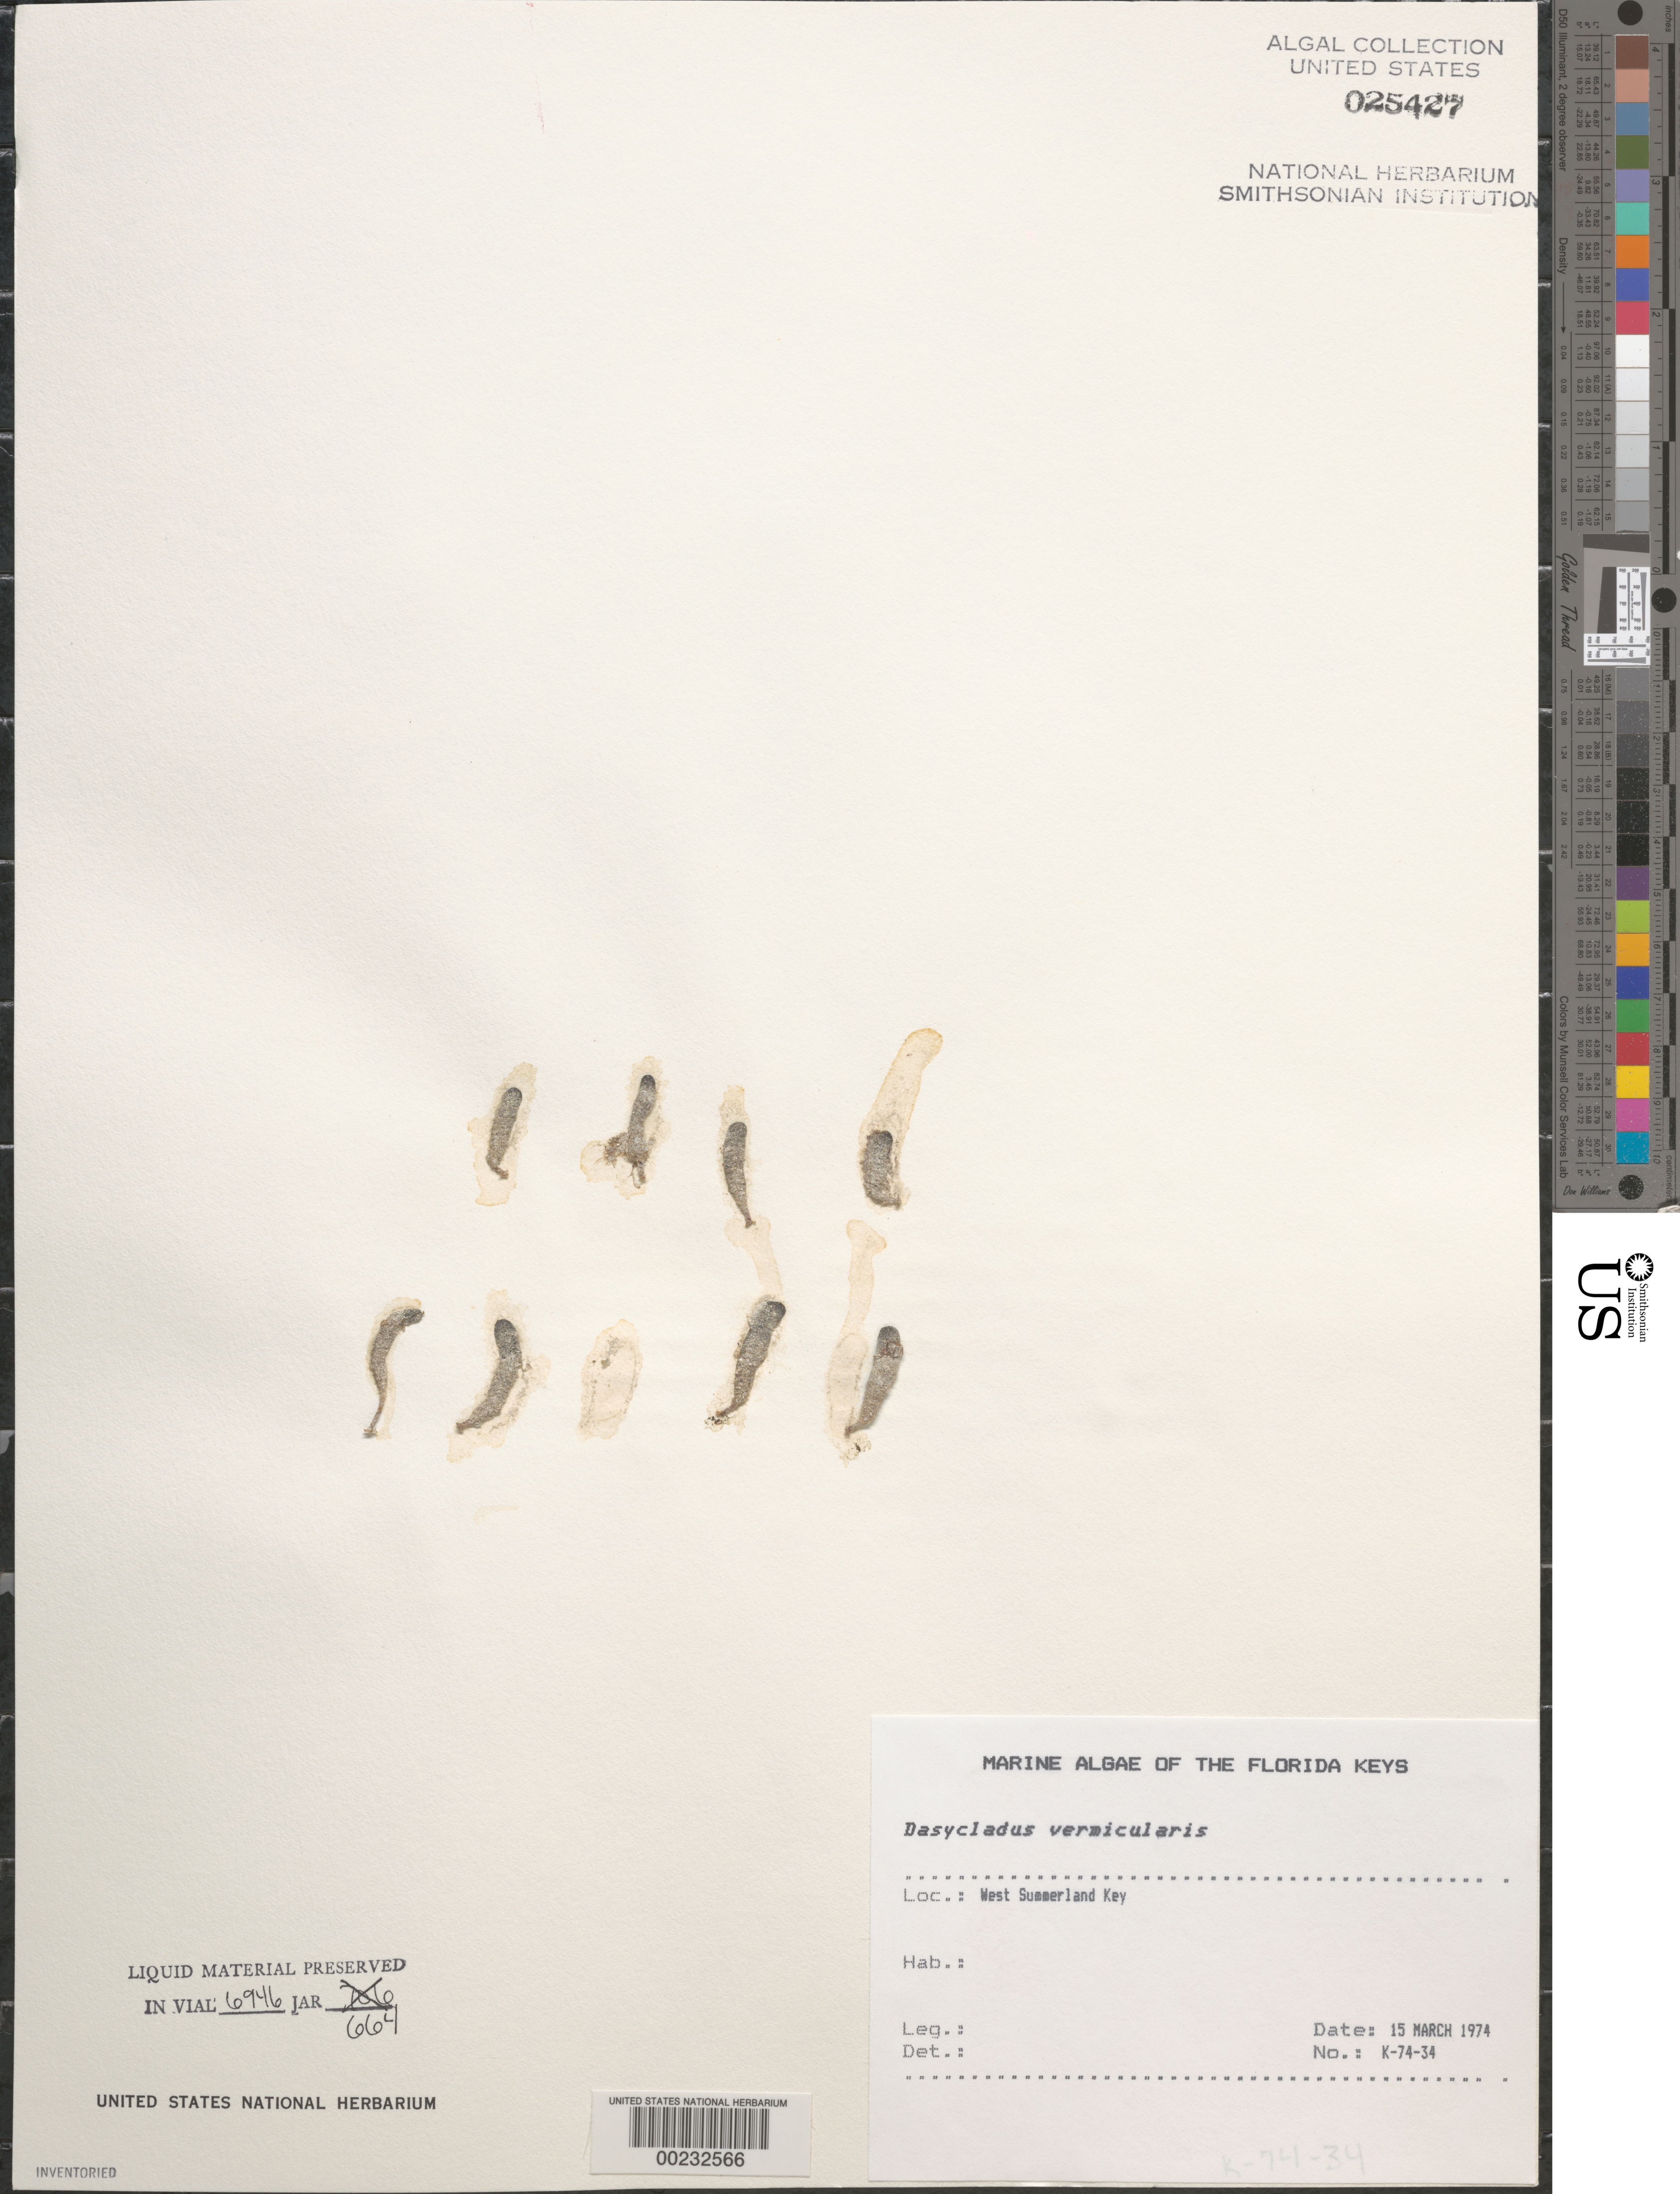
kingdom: Plantae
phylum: Chlorophyta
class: Ulvophyceae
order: Dasycladales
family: Dasycladaceae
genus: Dasycladus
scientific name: Dasycladus vermicularis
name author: (Scop.) Krasser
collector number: K-74-34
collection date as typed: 15 Mar 1974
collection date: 1974-03-15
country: United States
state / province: Florida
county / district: Monroe County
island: West Summerland Key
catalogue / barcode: US 25427